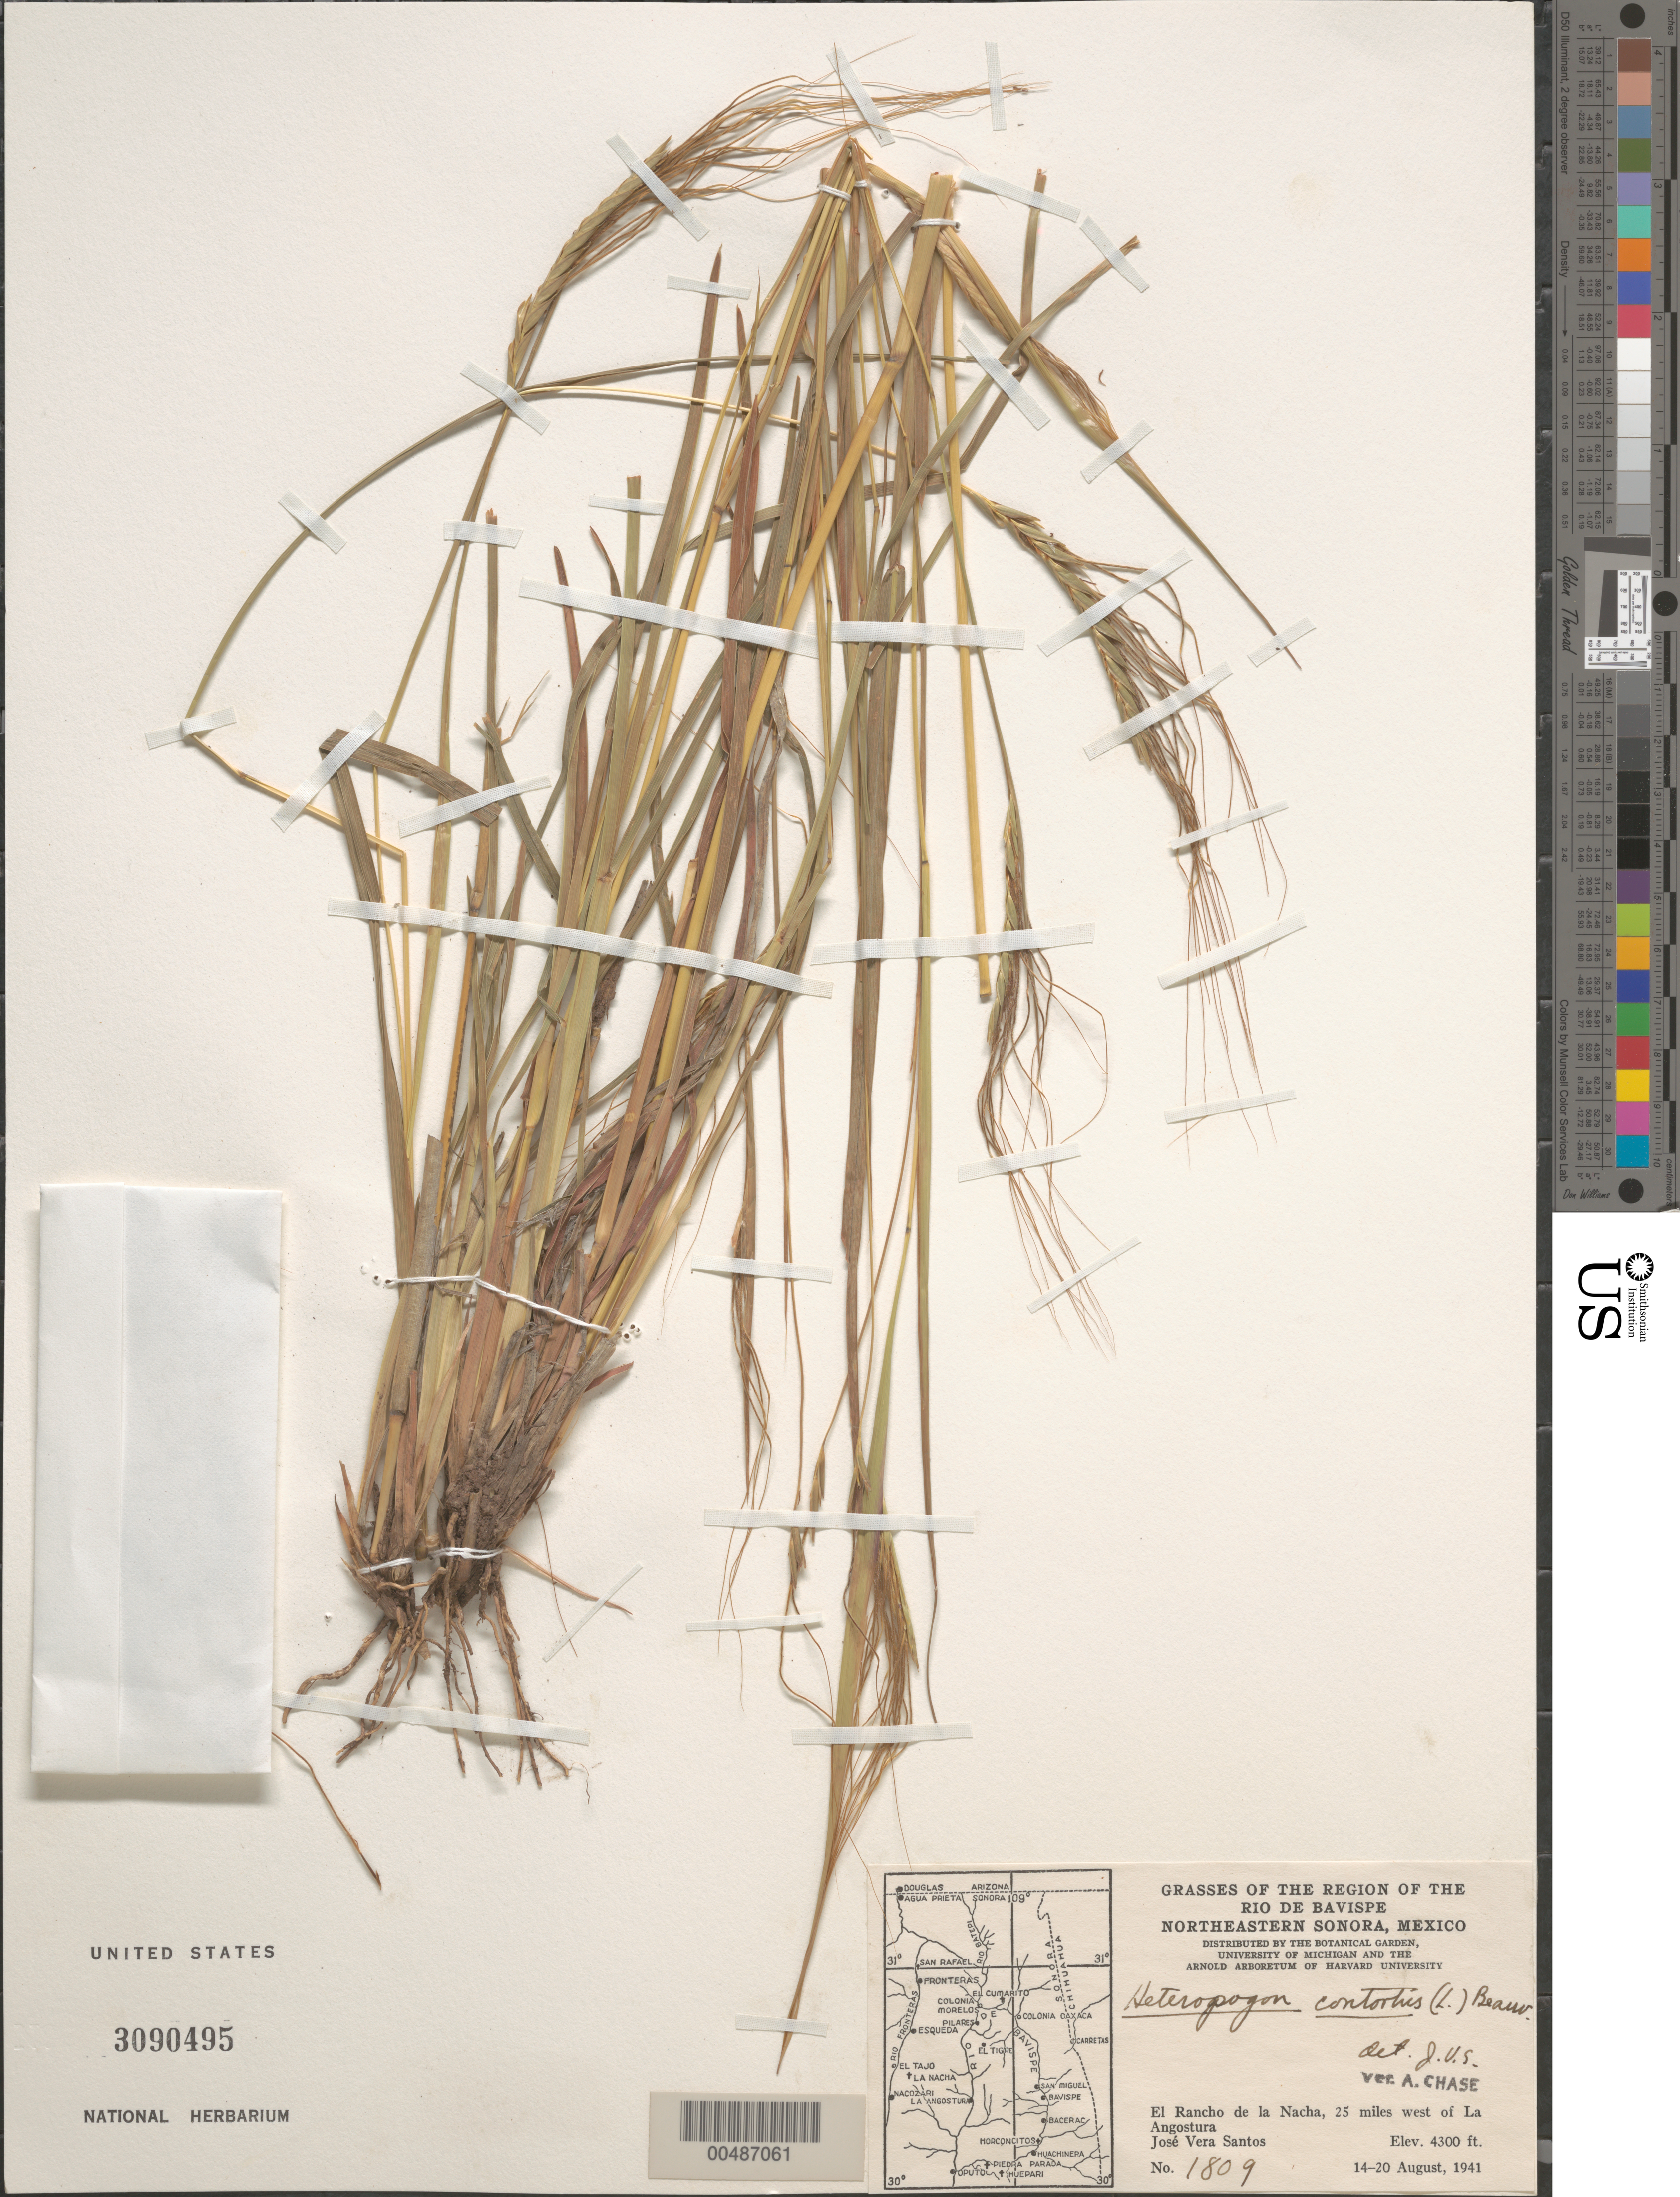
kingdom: Plantae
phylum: Tracheophyta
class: Liliopsida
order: Poales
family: Poaceae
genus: Heteropogon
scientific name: Heteropogon contortus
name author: (L.) P. Beauv. ex Roem. & Schult.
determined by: Santos, J. V.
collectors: J. V. Santos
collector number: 1809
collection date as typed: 14 Aug 1941 to 20 Aug 1941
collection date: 1941-08-14/1941-08-20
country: Mexico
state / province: Sonora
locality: Region of the Rio de Bavispe, NE Sonora, El Rancho de la Nacha, 25 mi W of La Angostura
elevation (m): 1311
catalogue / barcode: US 3090495